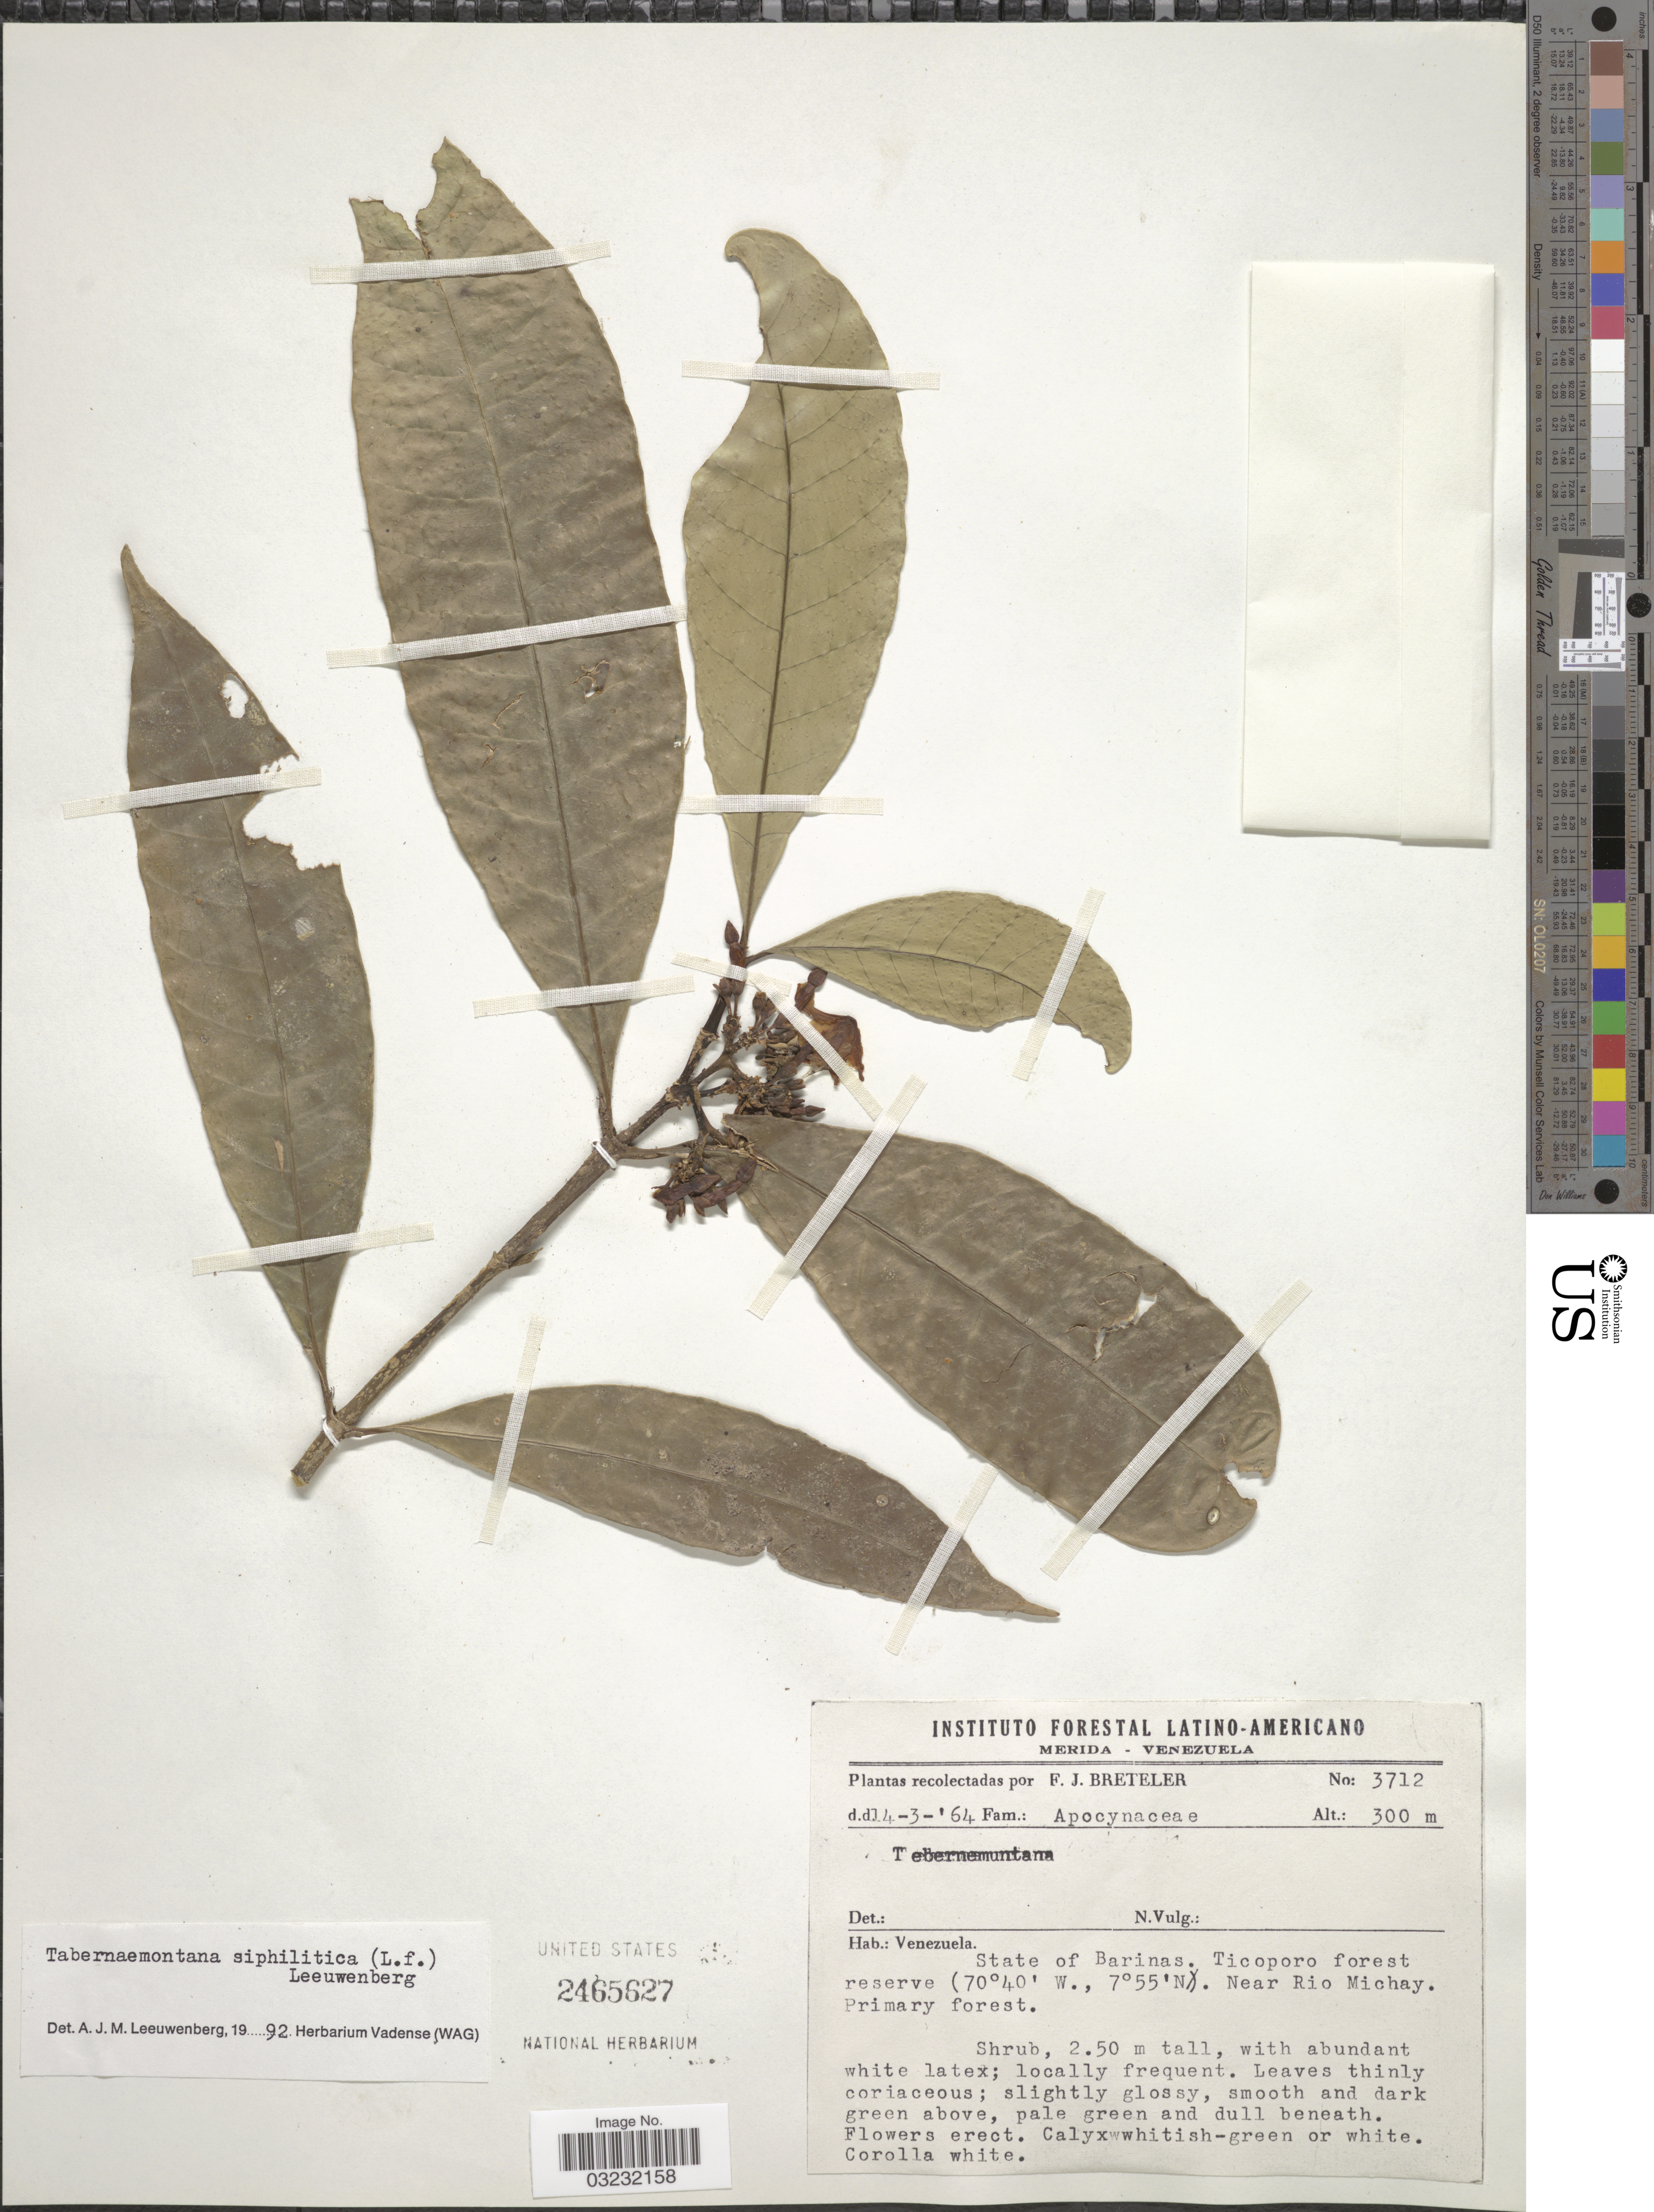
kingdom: Plantae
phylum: Tracheophyta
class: Magnoliopsida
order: Gentianales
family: Apocynaceae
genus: Tabernaemontana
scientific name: Tabernaemontana siphilitica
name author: (L. f.) Leeuwenb.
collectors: F. J. Breteler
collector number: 3712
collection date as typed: Transcribed d/m/y: 14/3/64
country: Venezuela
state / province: Barinas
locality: State of Barinas. Ticoporo forest reserve. Near Rio Michay.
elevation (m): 300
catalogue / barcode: US 2465627